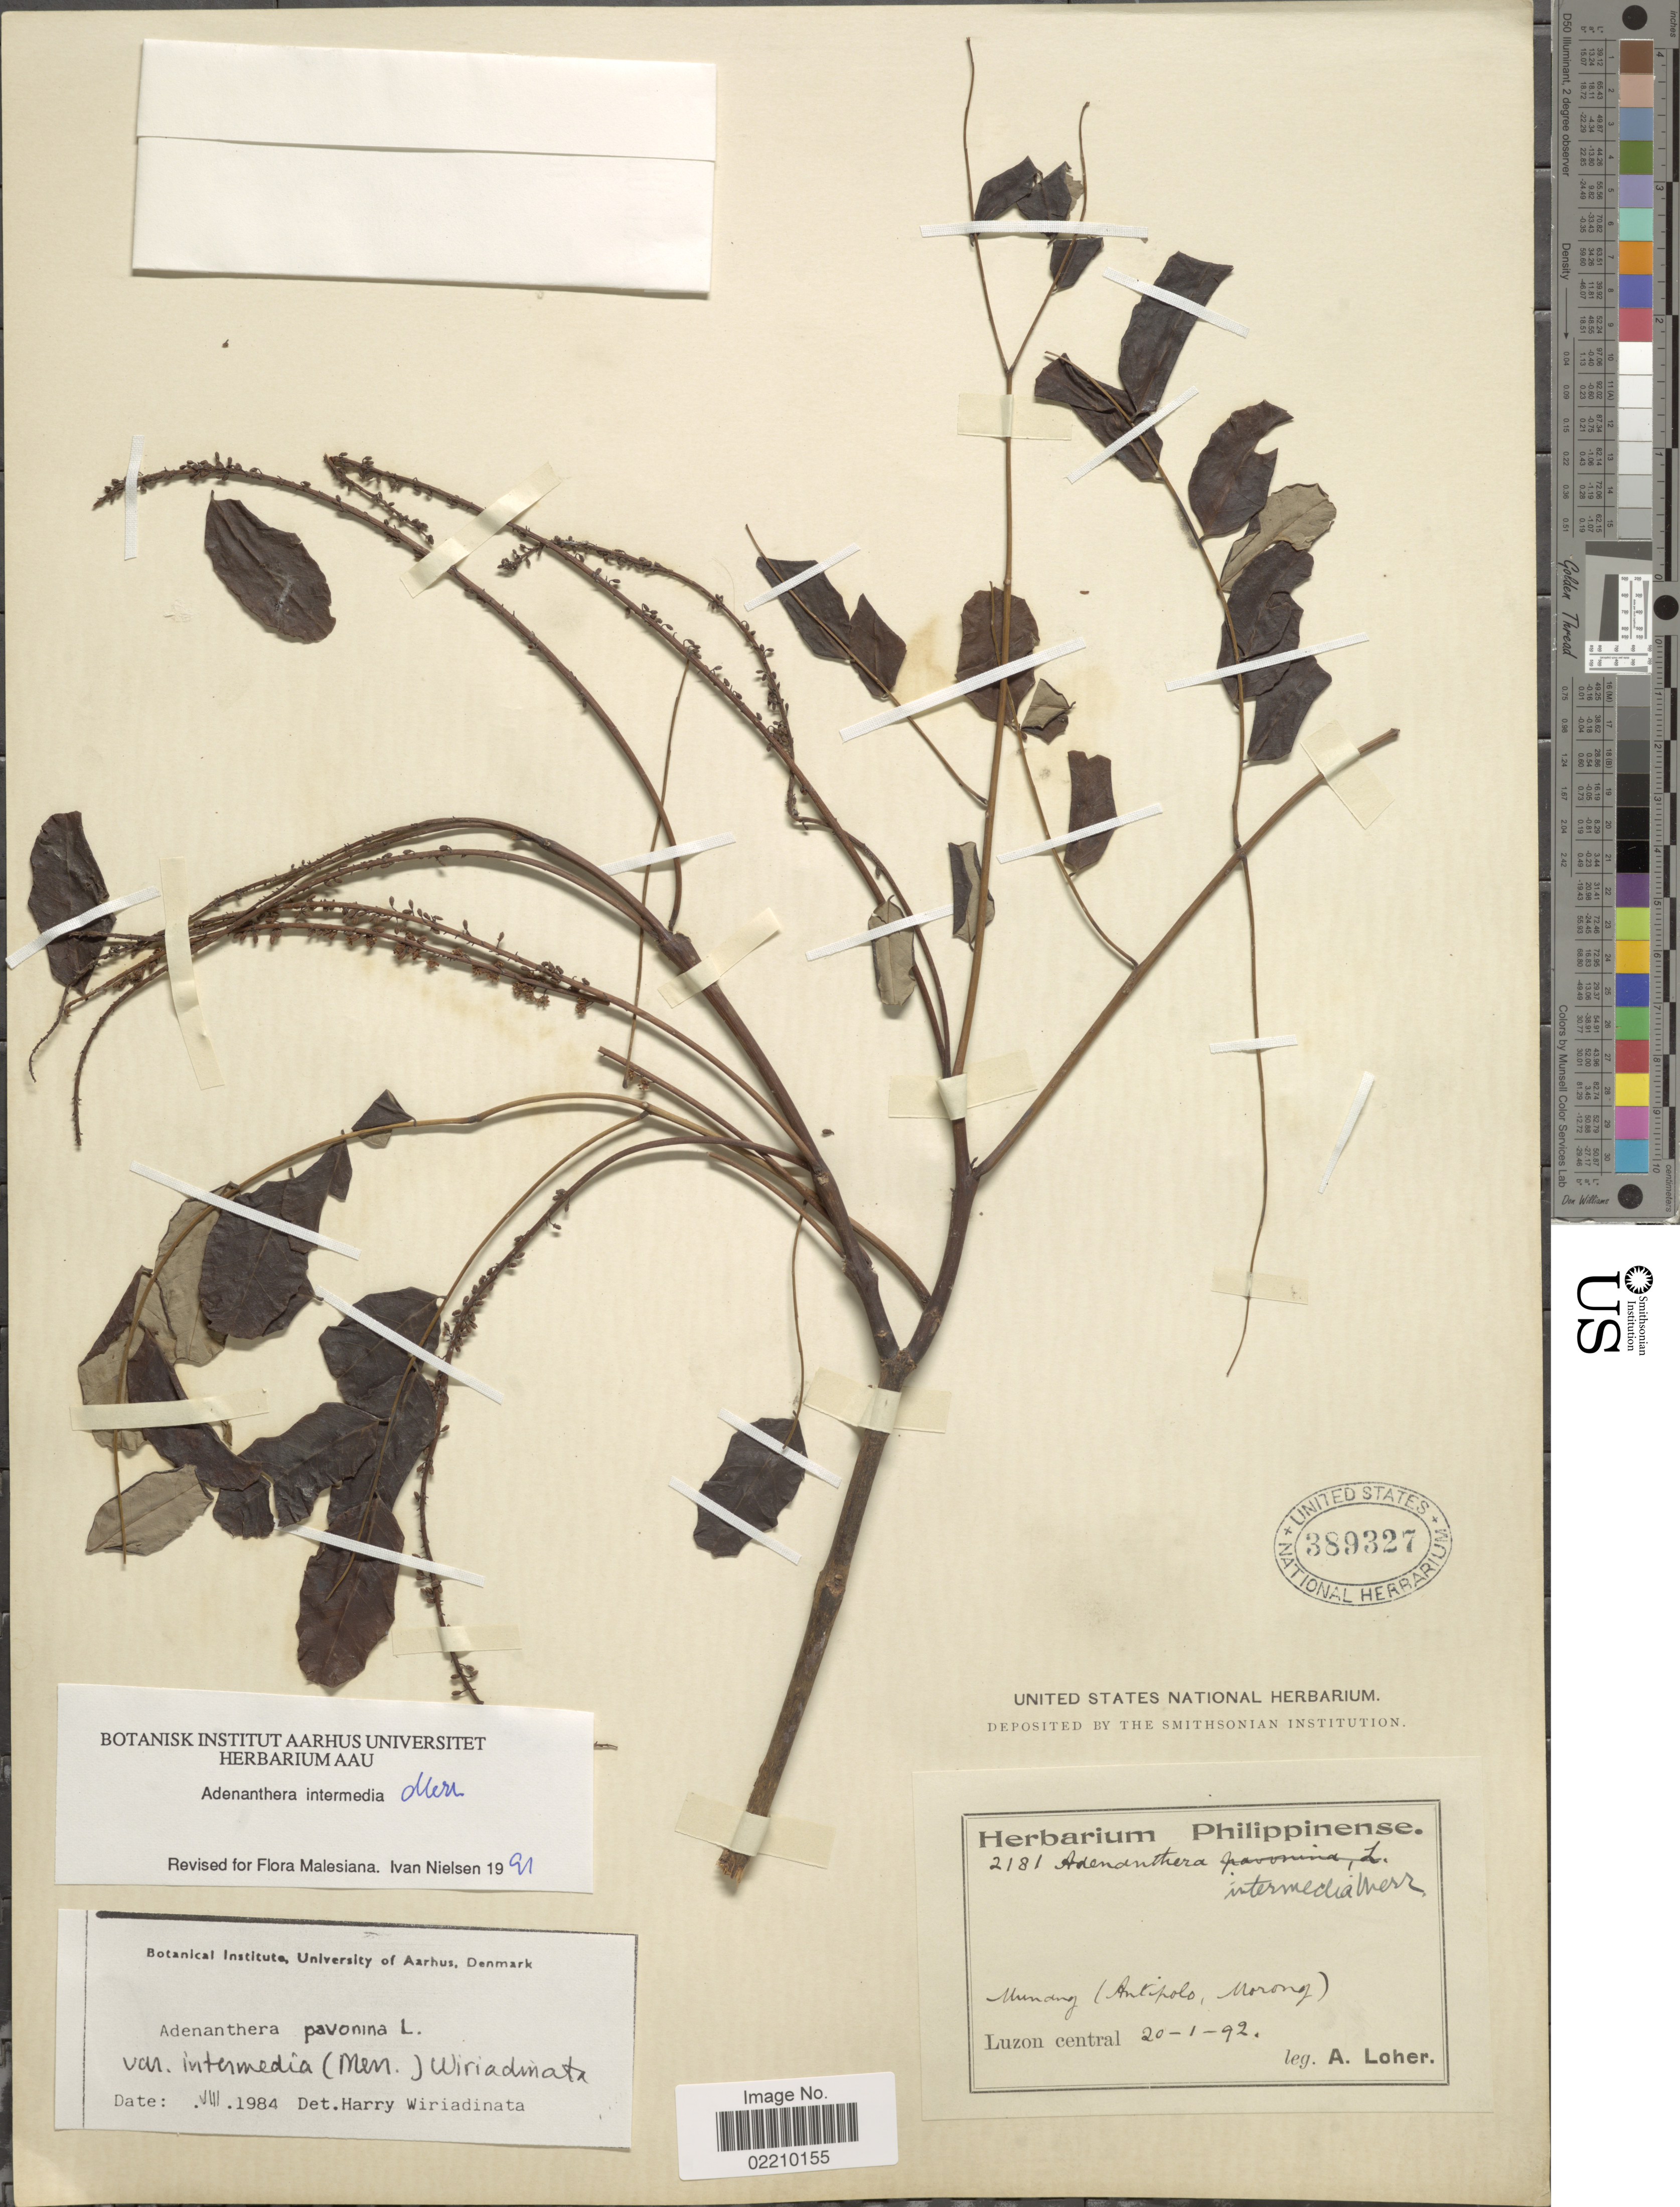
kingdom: Plantae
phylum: Tracheophyta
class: Magnoliopsida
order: Fabales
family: Fabaceae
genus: Adenanthera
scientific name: Adenanthera intermedia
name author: Merr.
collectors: A. Loher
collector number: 2181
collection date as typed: Transcribed d/m/y: 20/1/92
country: Philippines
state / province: Central Luzon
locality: Munang (Antipolo, Morong), Luzon central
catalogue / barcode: US 389327